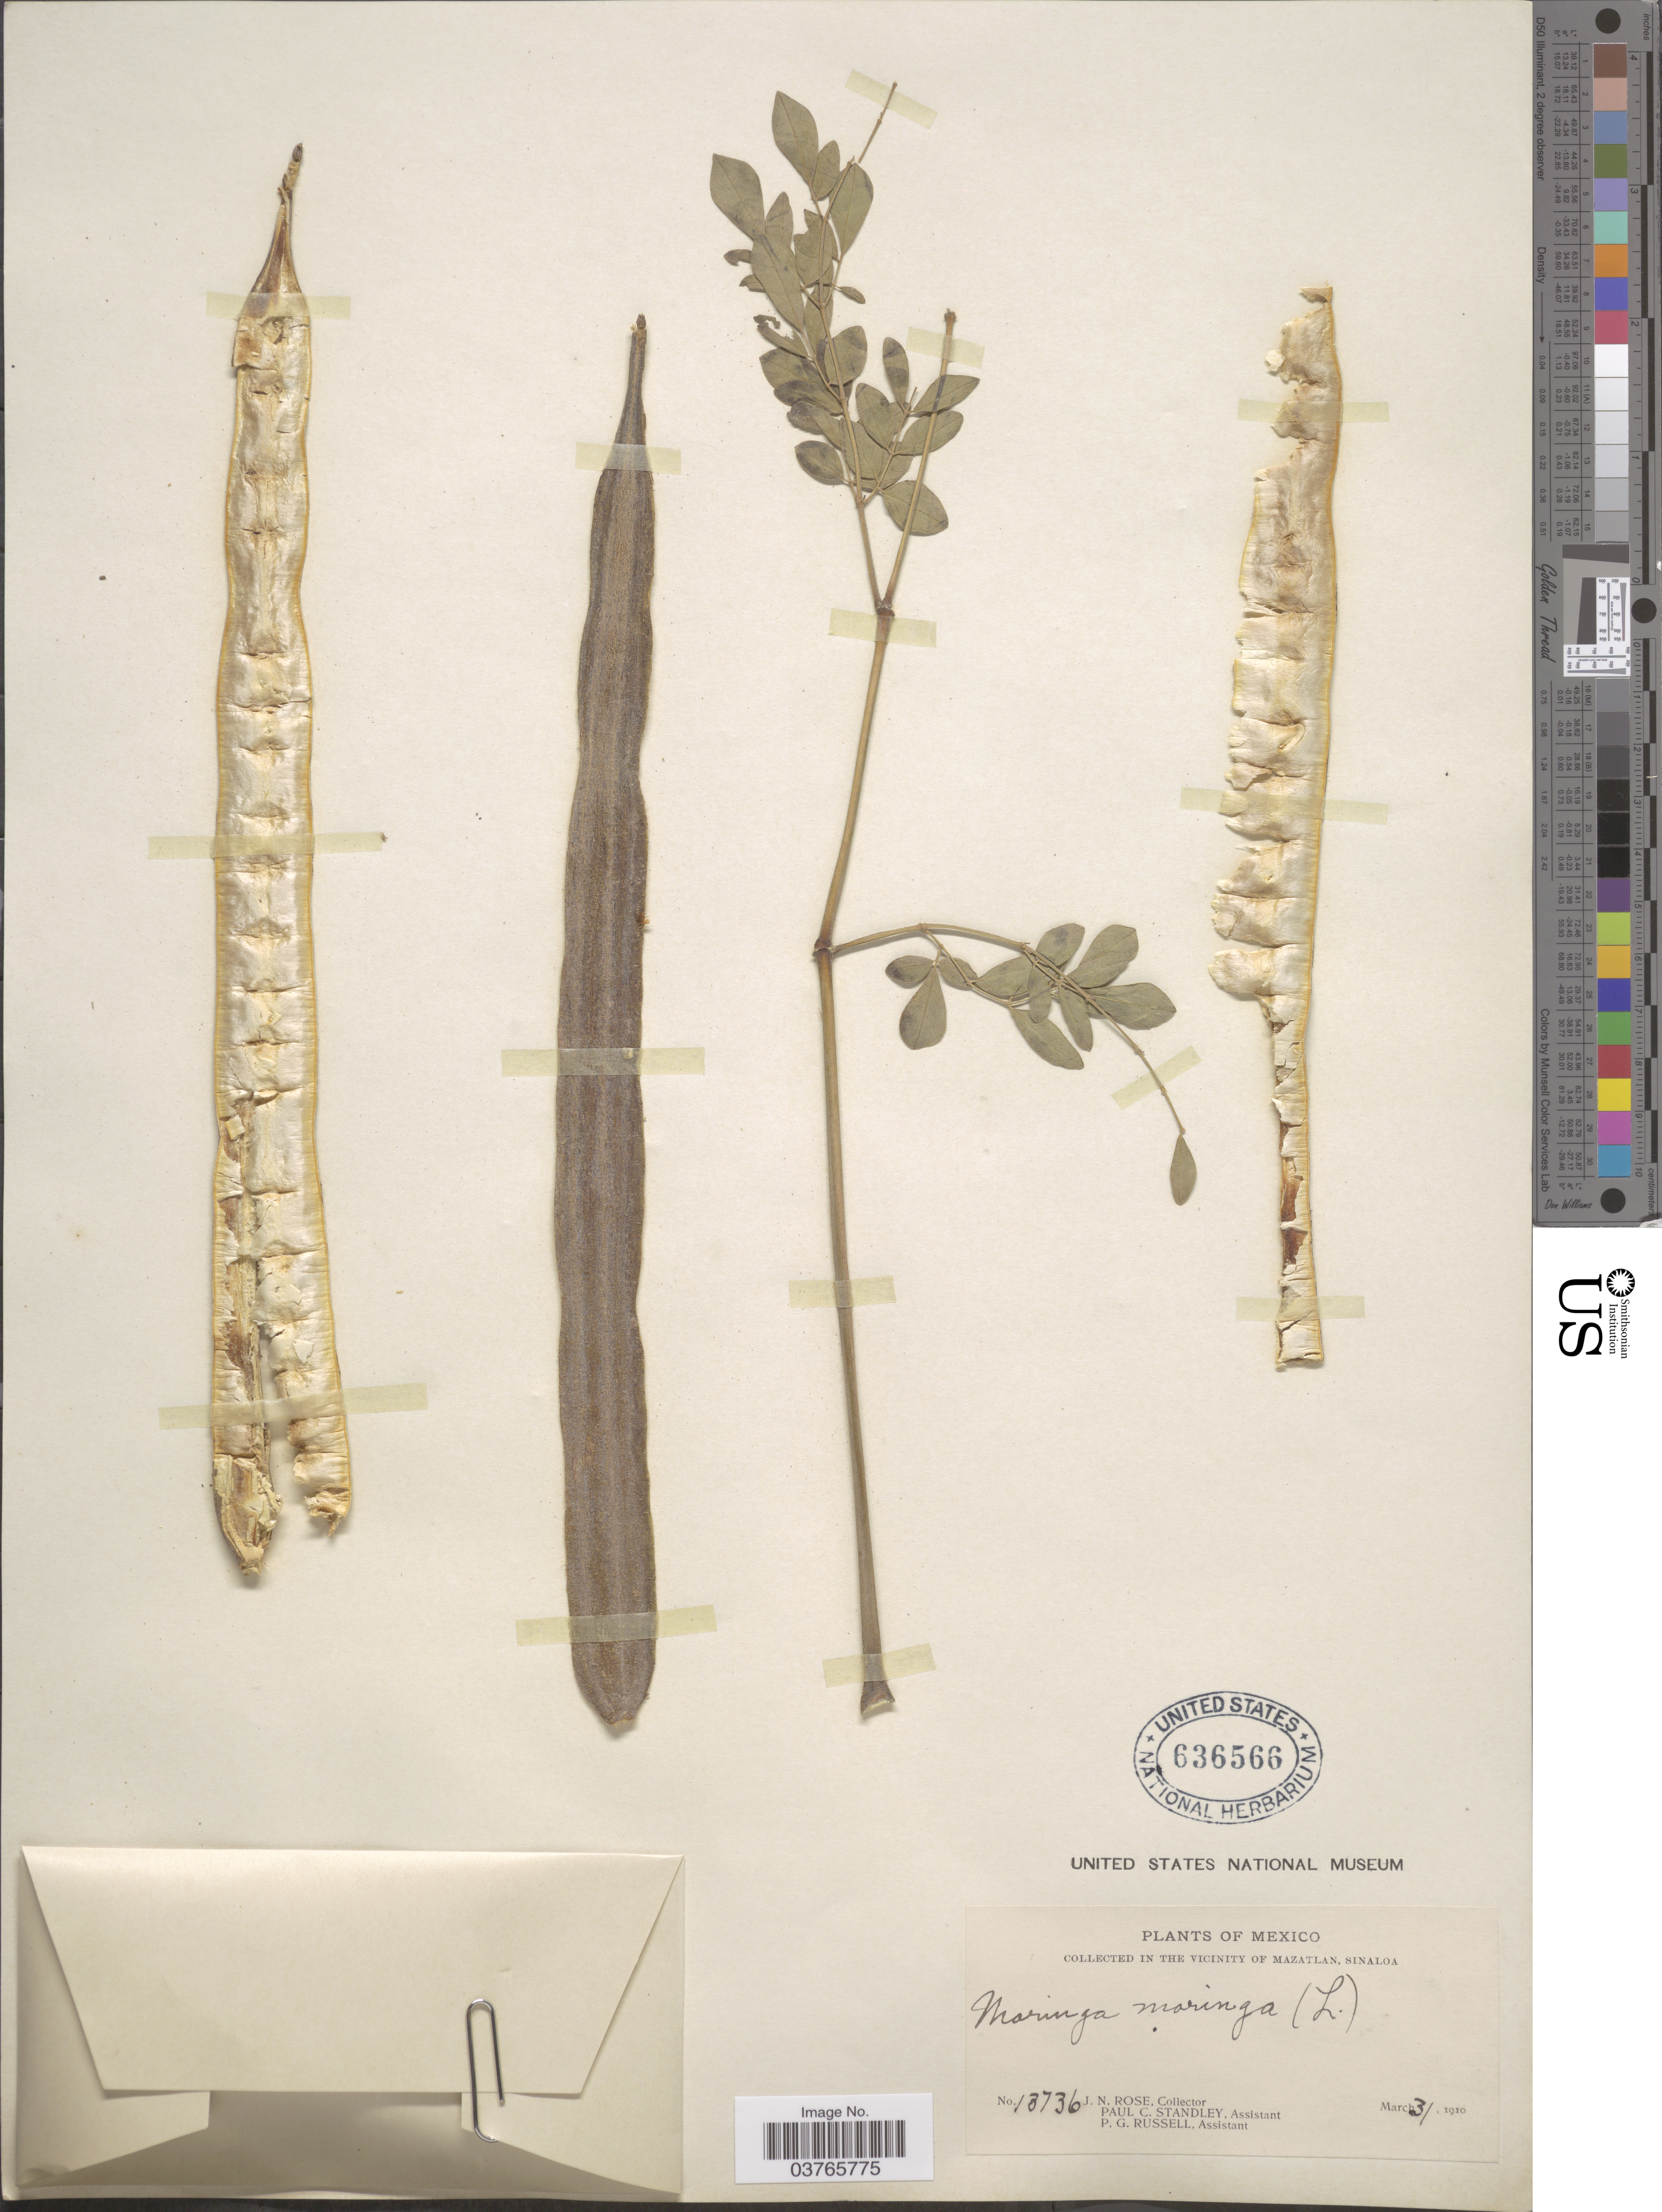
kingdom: Plantae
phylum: Tracheophyta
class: Magnoliopsida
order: Brassicales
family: Moringaceae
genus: Moringa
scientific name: Moringa oleifera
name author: Lam.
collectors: J. N. Rose, P. C. Standley & P. G. Russell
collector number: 13736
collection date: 1910-03-31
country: Mexico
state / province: Sinaloa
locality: In the Vicinity of Mazatlan.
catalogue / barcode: US 636566